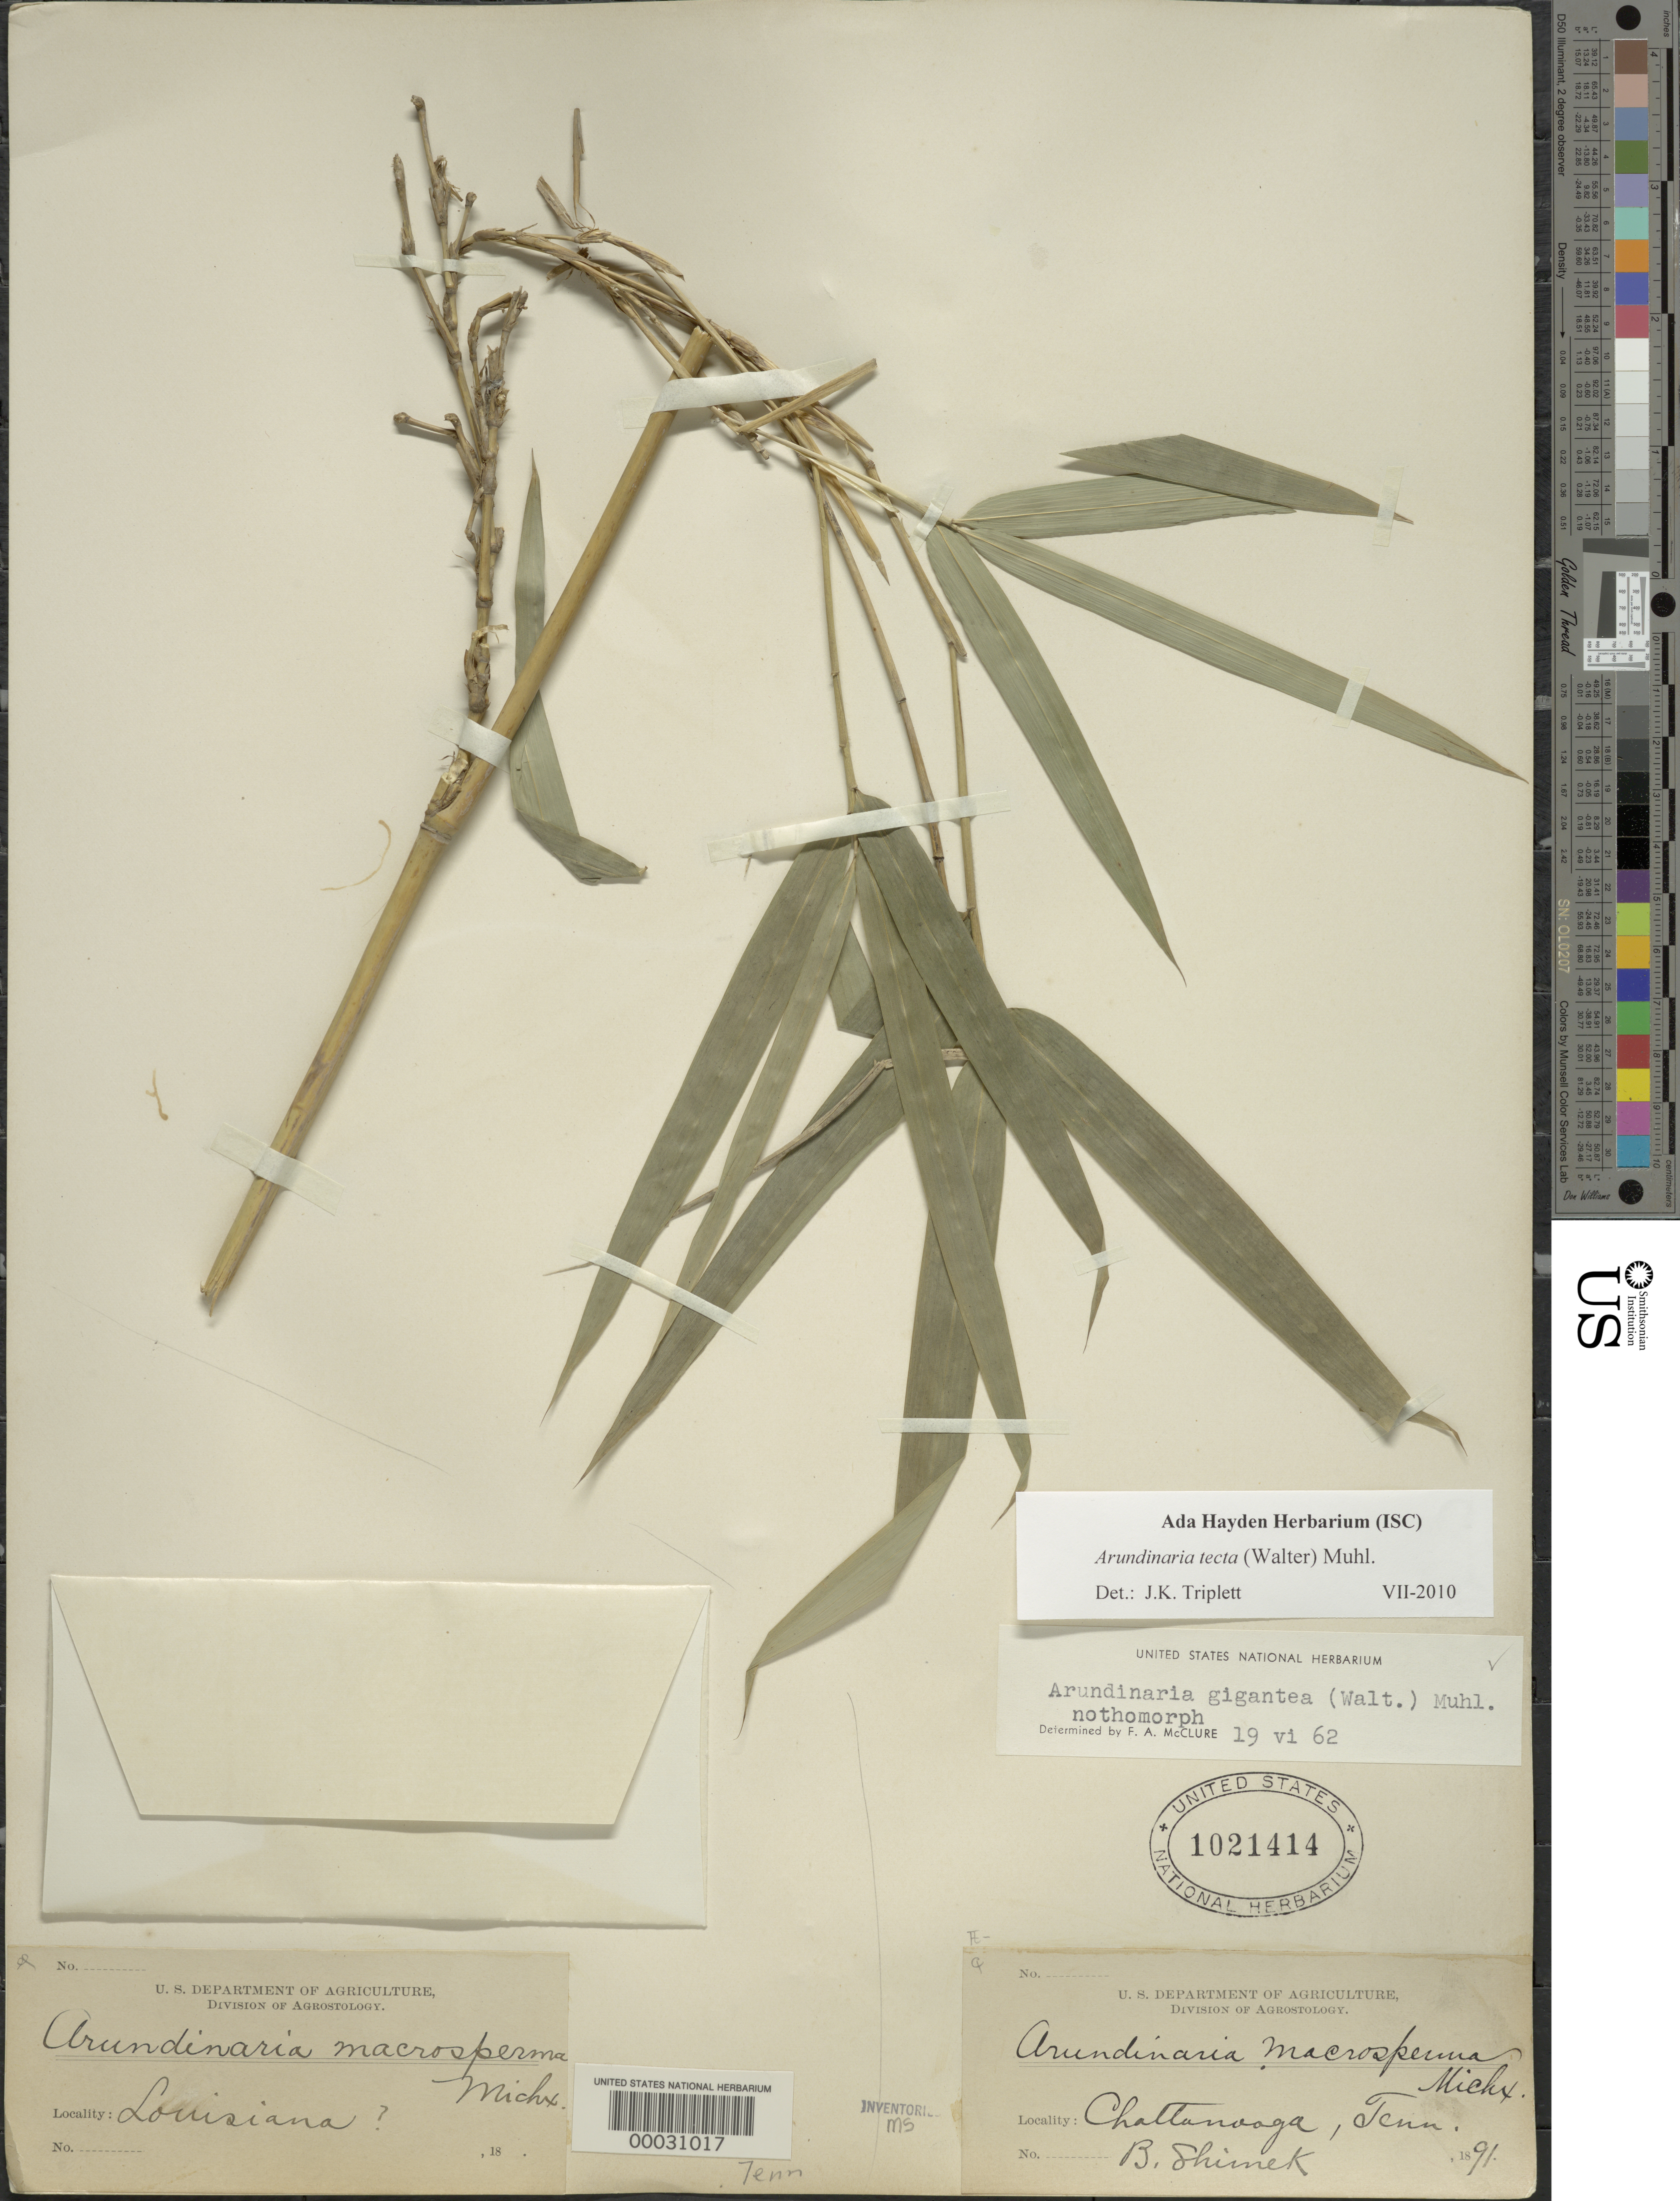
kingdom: Plantae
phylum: Tracheophyta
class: Liliopsida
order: Poales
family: Poaceae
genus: Arundinaria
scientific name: Arundinaria tecta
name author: (Walter) Muhl.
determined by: Triplett, J. K.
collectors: B. Shimek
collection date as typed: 1891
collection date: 1891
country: United States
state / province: Tennessee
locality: Chattanooga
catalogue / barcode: US 1021414